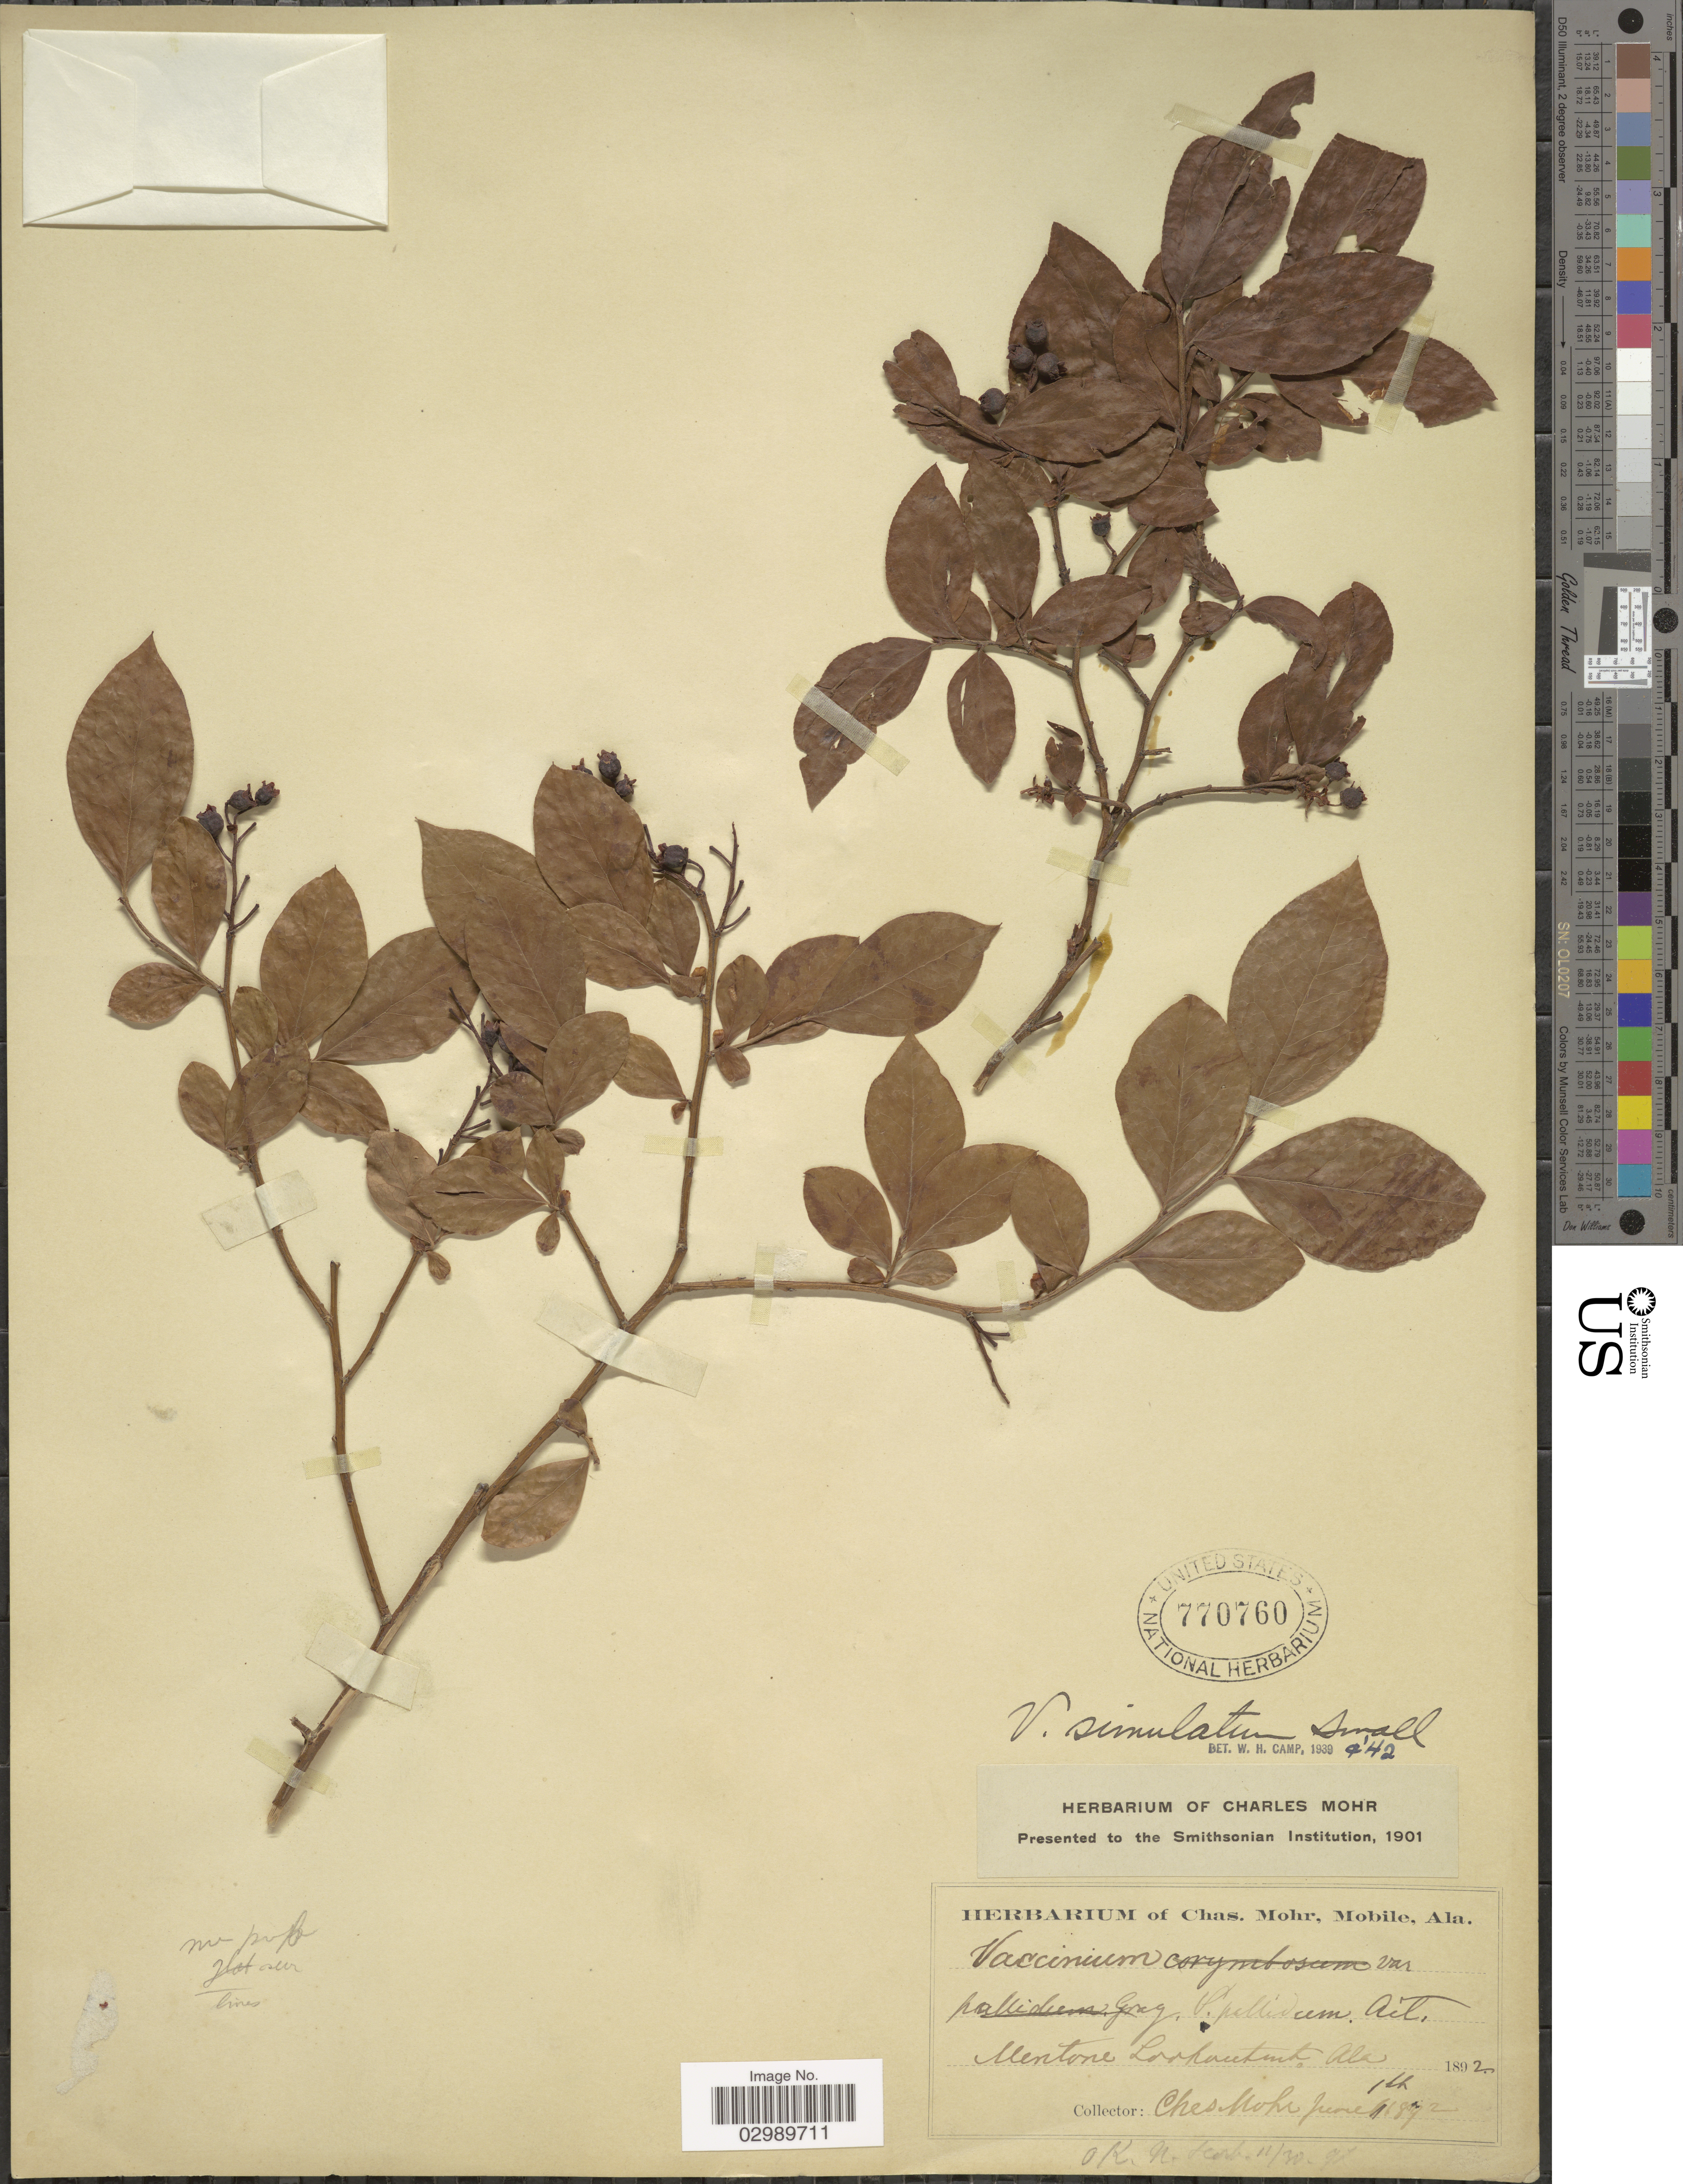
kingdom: Plantae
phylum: Tracheophyta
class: Magnoliopsida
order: Ericales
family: Ericaceae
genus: Vaccinium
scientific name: Vaccinium simulatum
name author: Small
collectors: Mohr, C. T. (herbarium)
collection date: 1892-06-01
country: United States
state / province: Alabama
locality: Mentone Lookout mt. Ala.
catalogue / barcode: US 770760